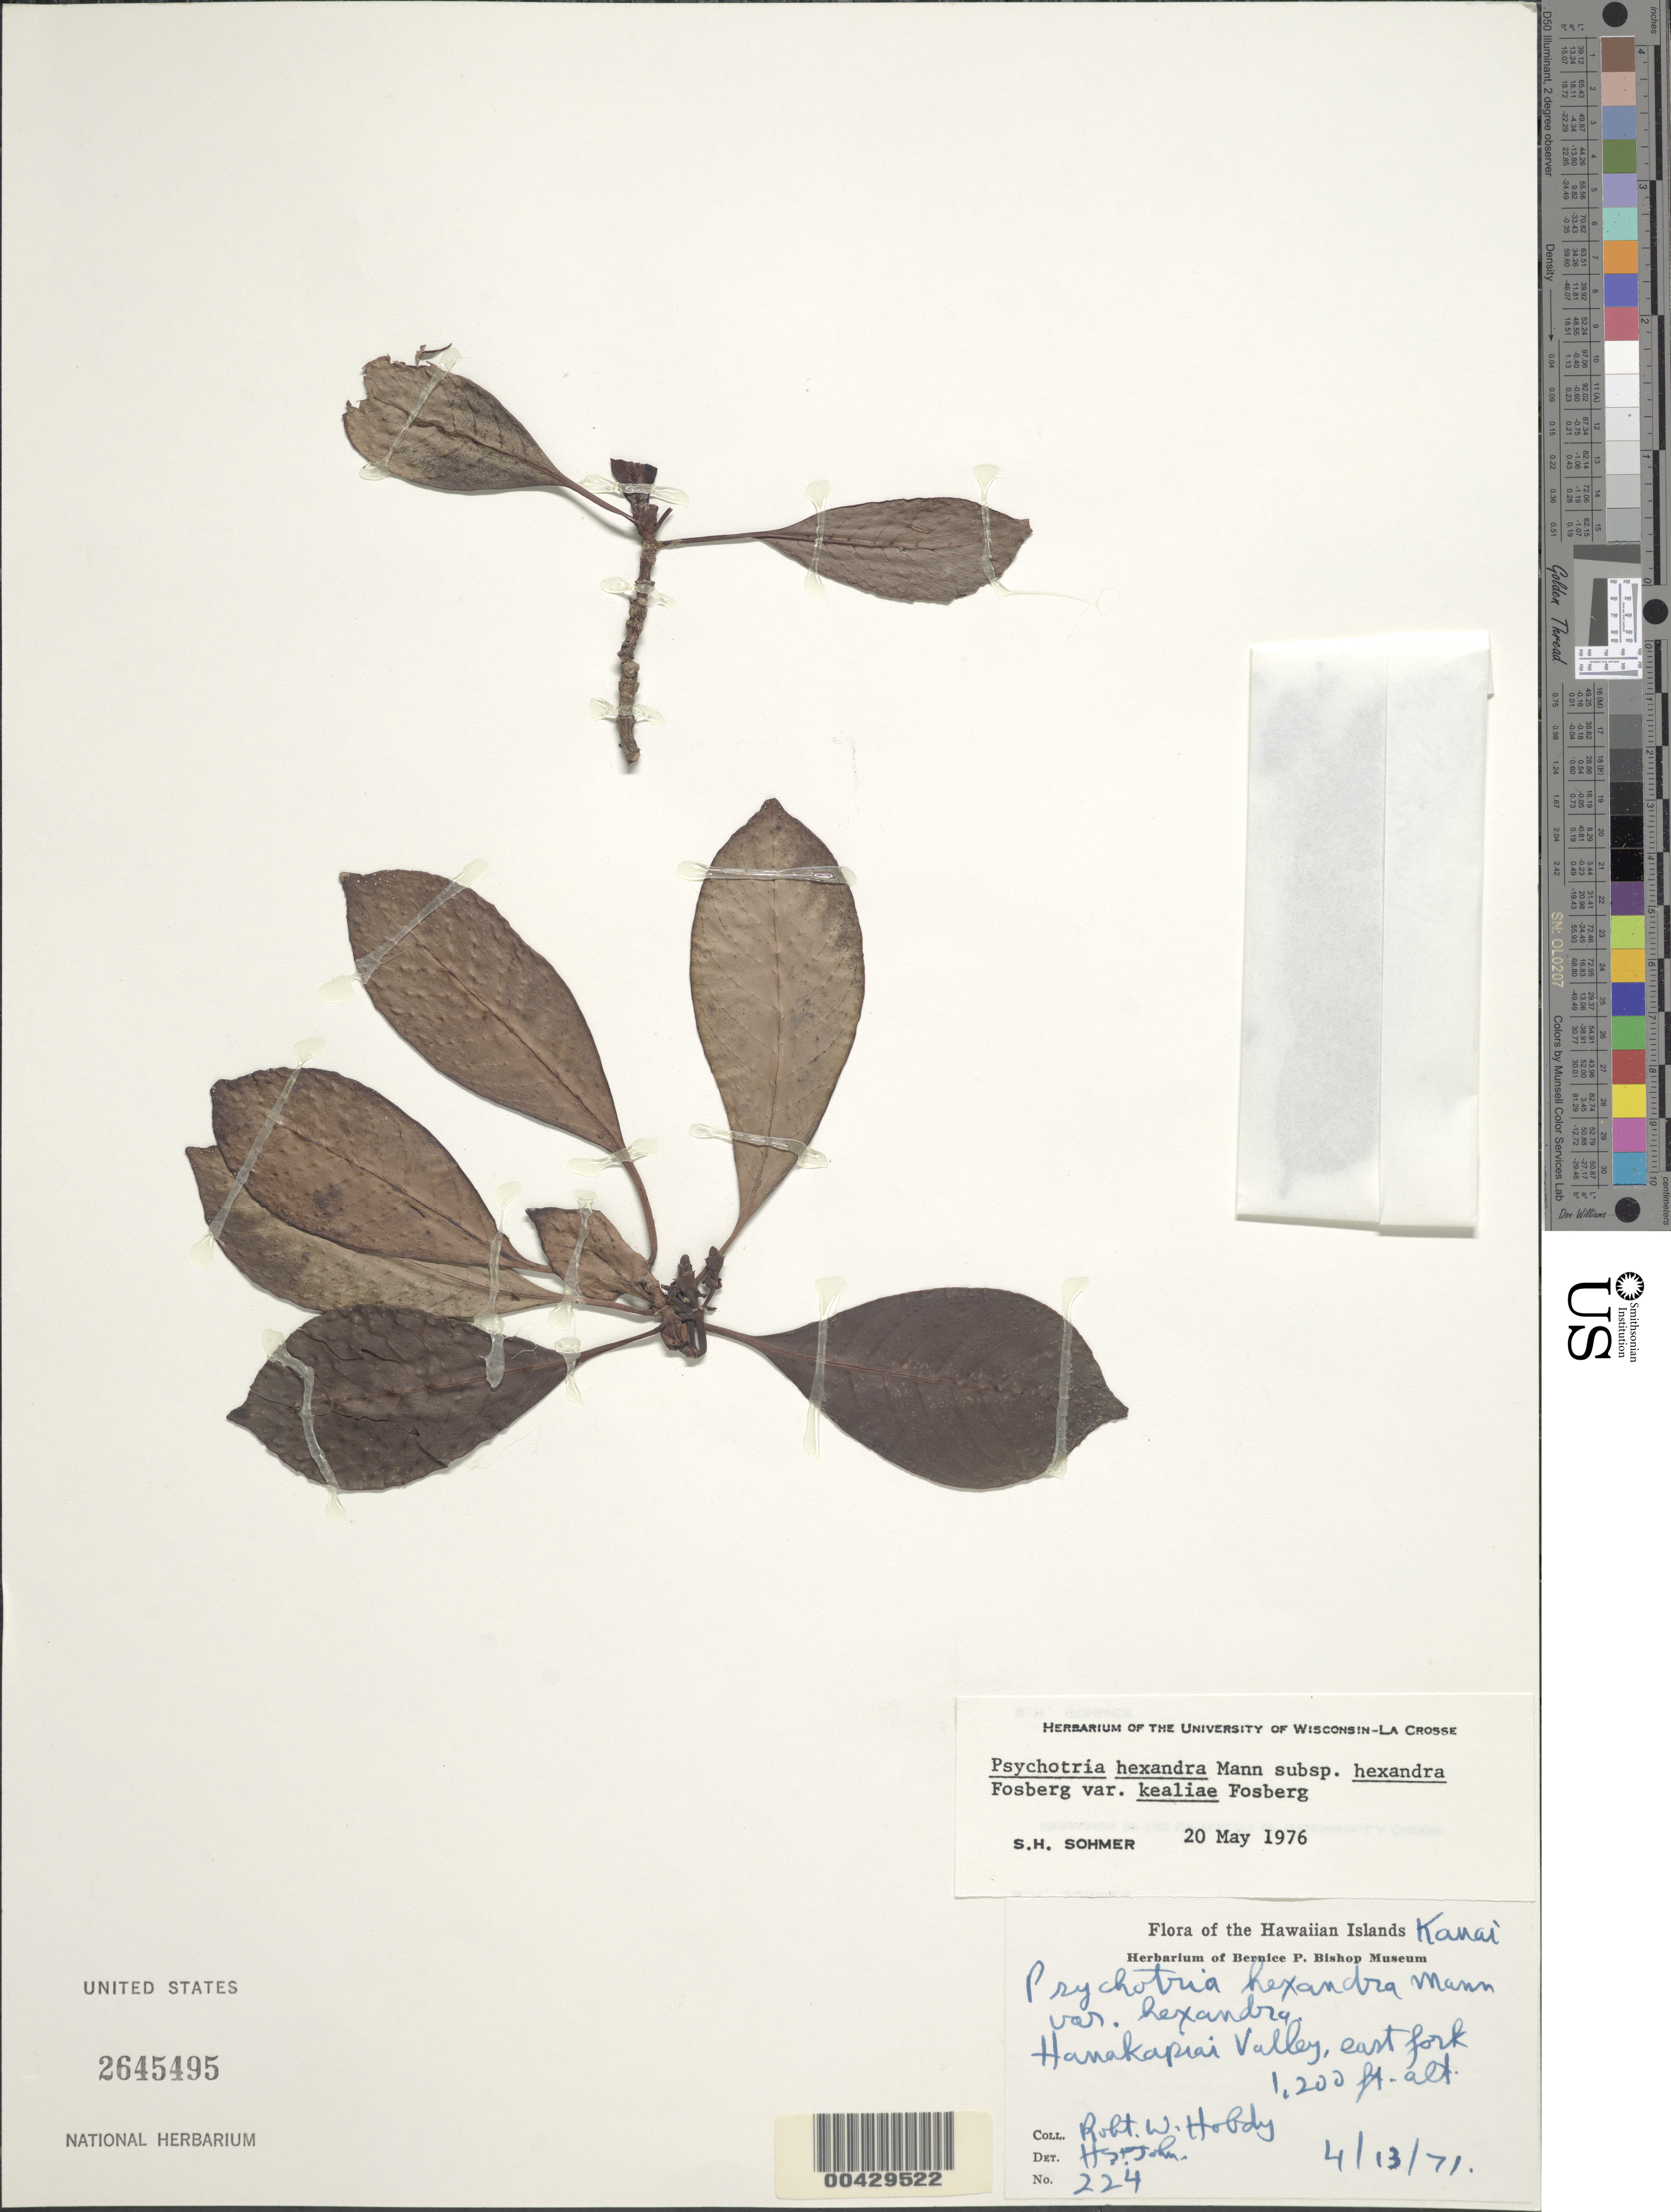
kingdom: Plantae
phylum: Tracheophyta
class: Magnoliopsida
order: Gentianales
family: Rubiaceae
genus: Psychotria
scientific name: Psychotria hexandra var. hexandra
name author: H. Mann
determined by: Wagner, W. L., (BOT), Smithsonian Institution - National Museum of Natural History (UNITED STATES)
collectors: R. Hobdy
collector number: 224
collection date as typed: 13 Apr 1971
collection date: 1971-04-13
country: United States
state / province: Hawaii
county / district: Kauai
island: Kaua'i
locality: Hanakapiai Valley, east fork.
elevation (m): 366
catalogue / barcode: US 2645495